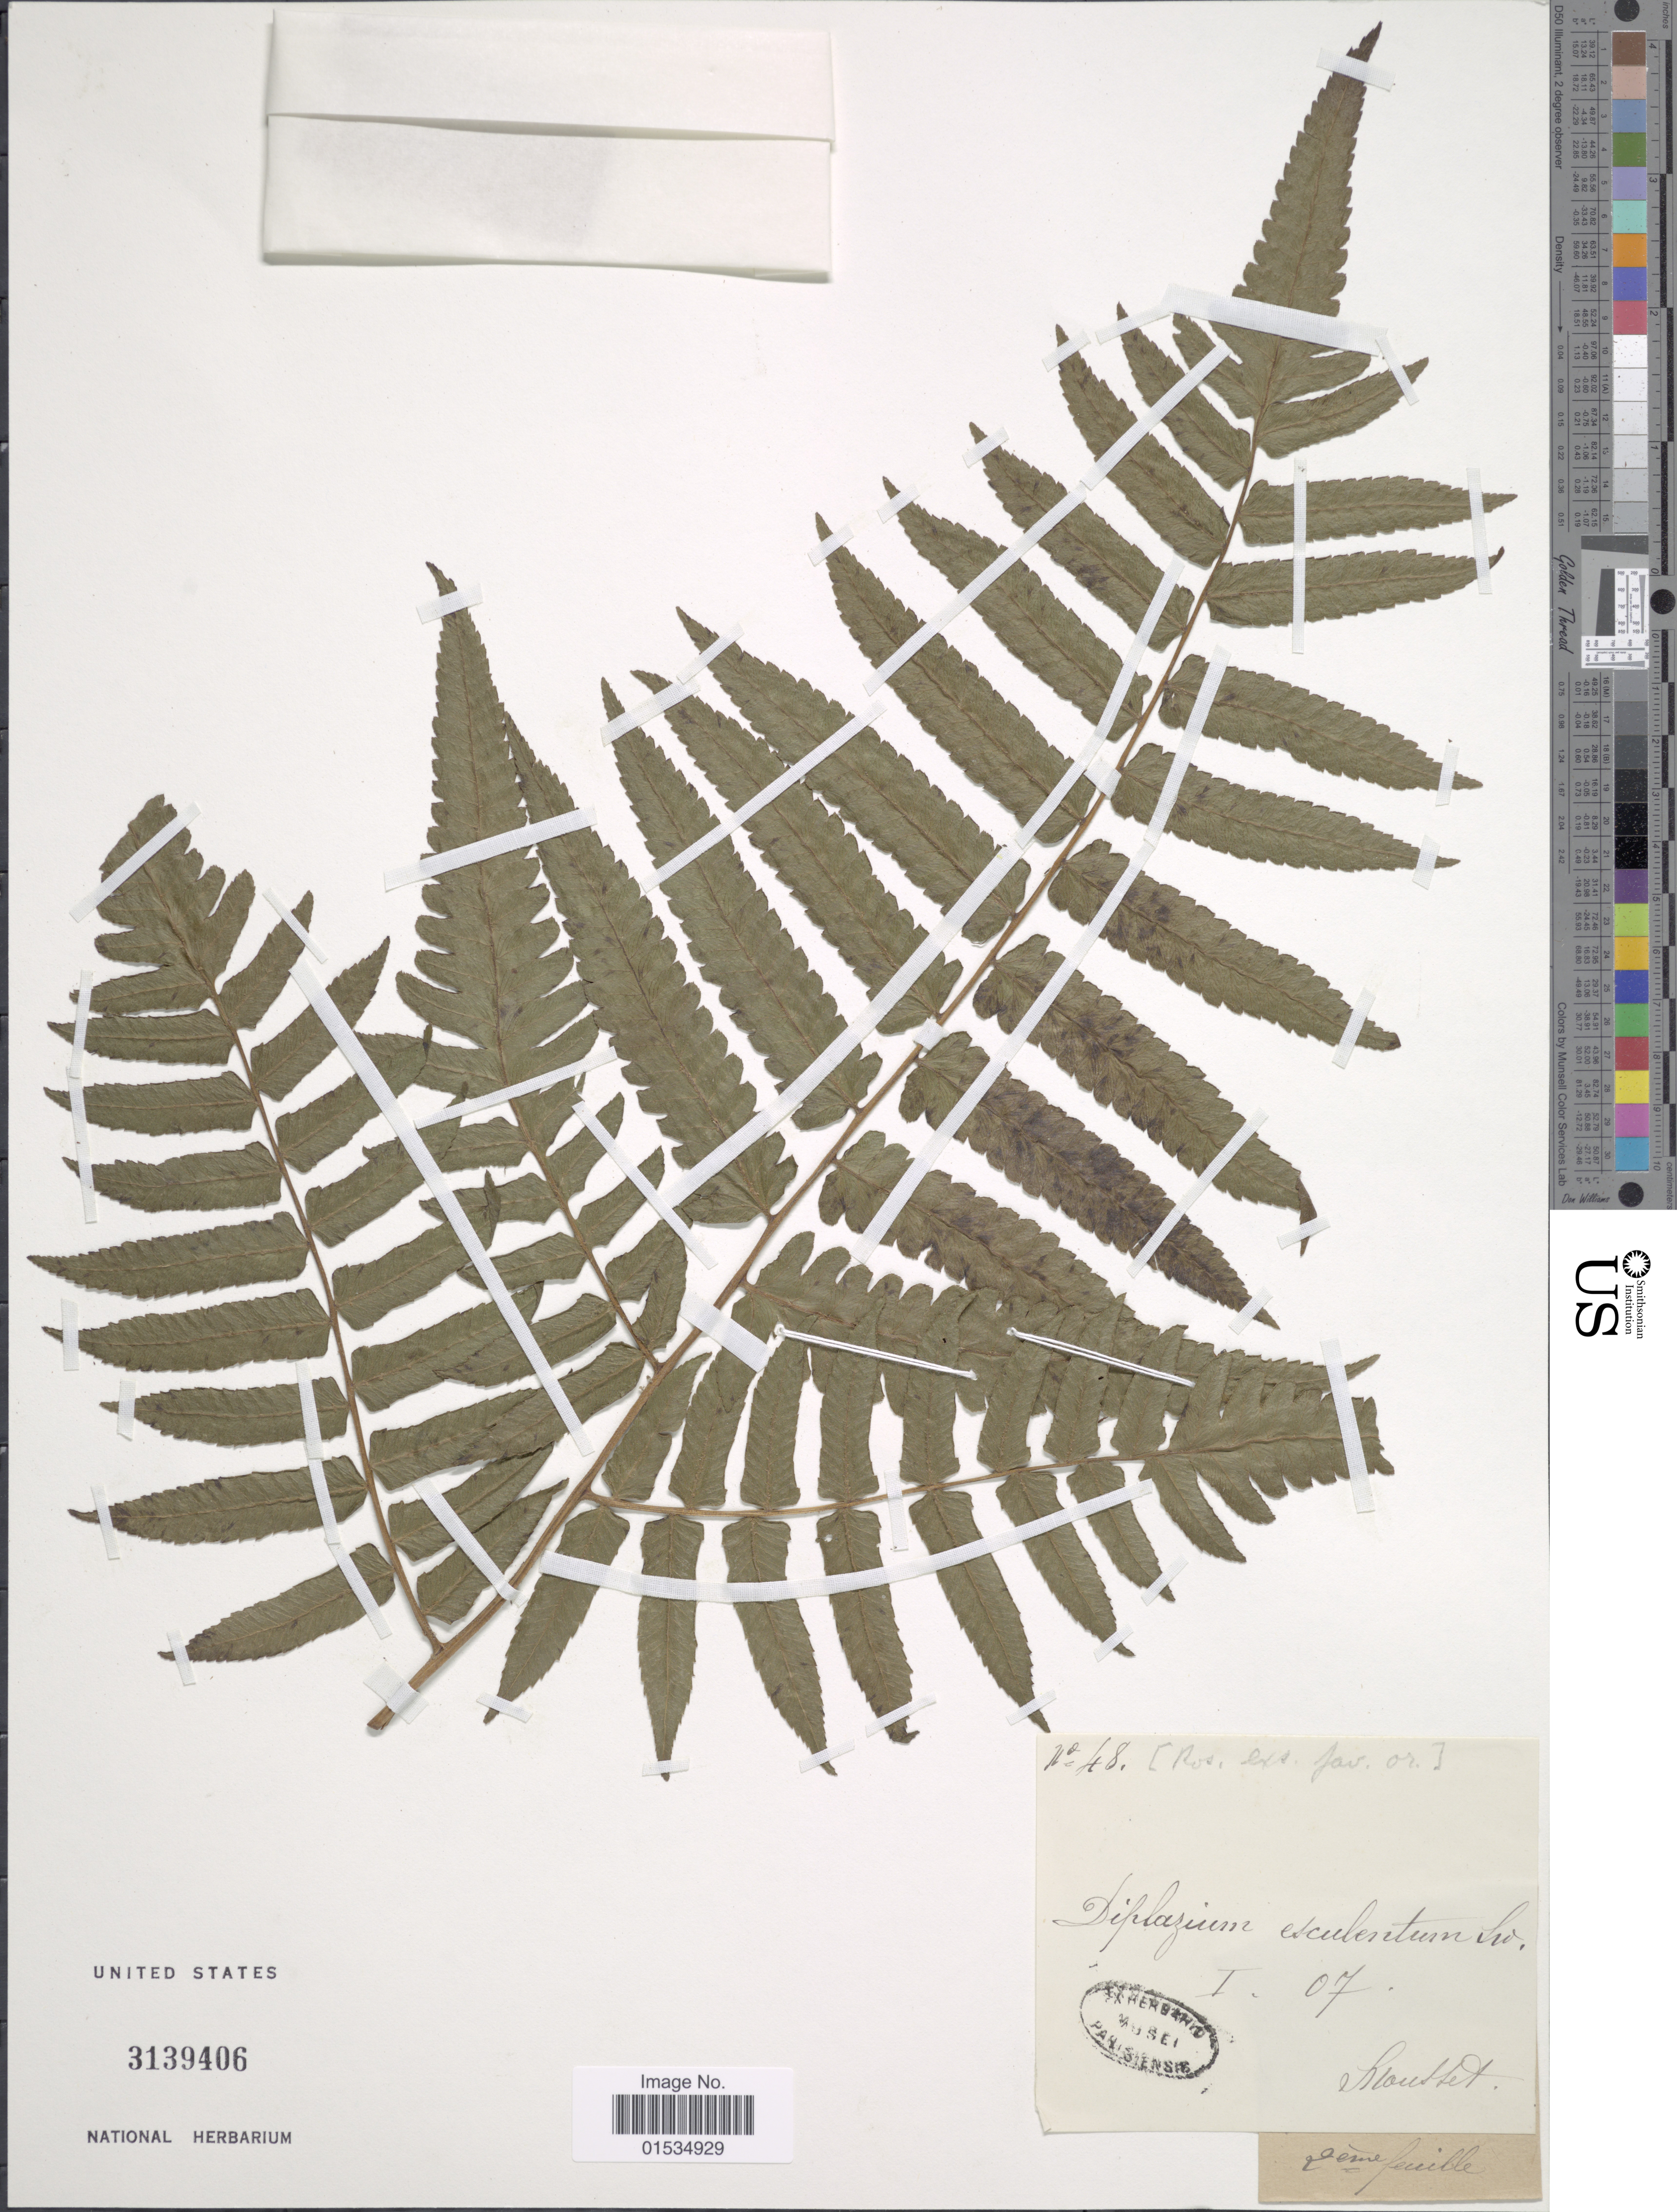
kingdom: Plantae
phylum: Tracheophyta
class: Polypodiopsida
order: Polypodiales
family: Athyriaceae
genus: Diplazium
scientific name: Diplazium esculentum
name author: (Retz.) Sw.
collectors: Mousset, --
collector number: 48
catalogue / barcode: US 3139406